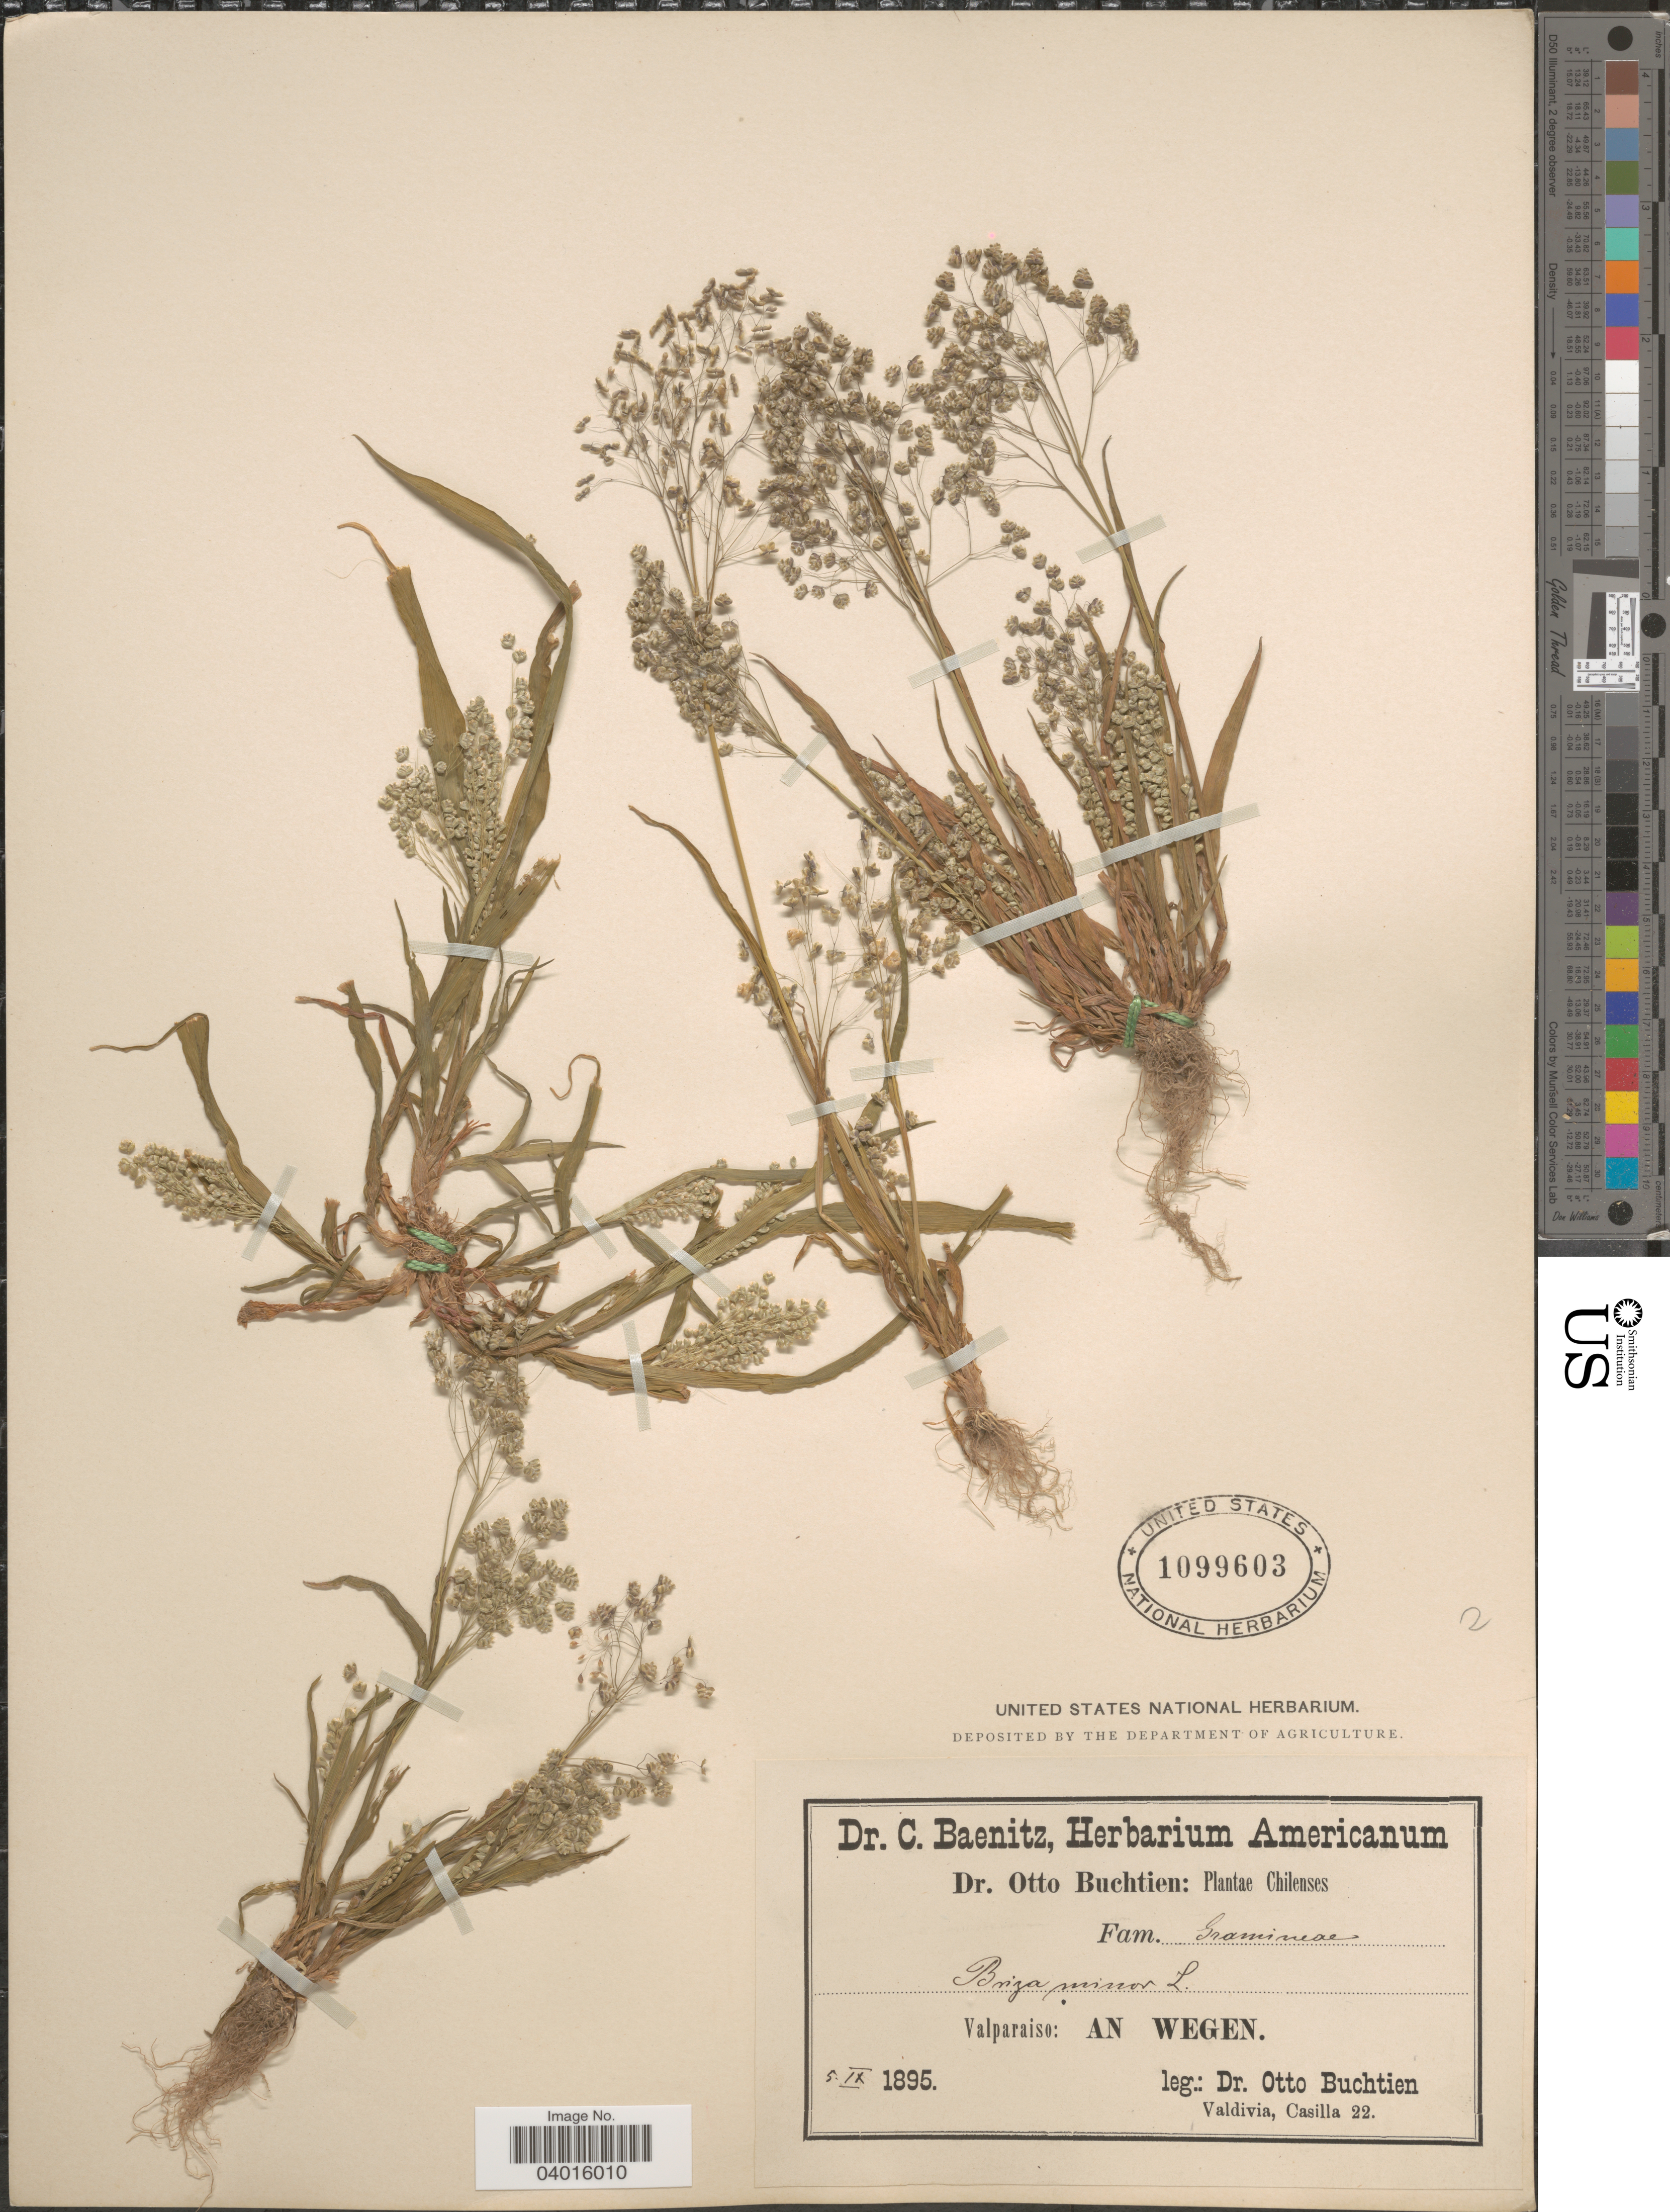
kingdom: Plantae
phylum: Tracheophyta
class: Liliopsida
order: Poales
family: Poaceae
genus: Briza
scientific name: Briza minor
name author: L.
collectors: O. Buchtien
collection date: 1895-09-05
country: Chile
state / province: Valparaíso (V)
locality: Valparaiso: An Wegen.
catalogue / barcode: US 1099603